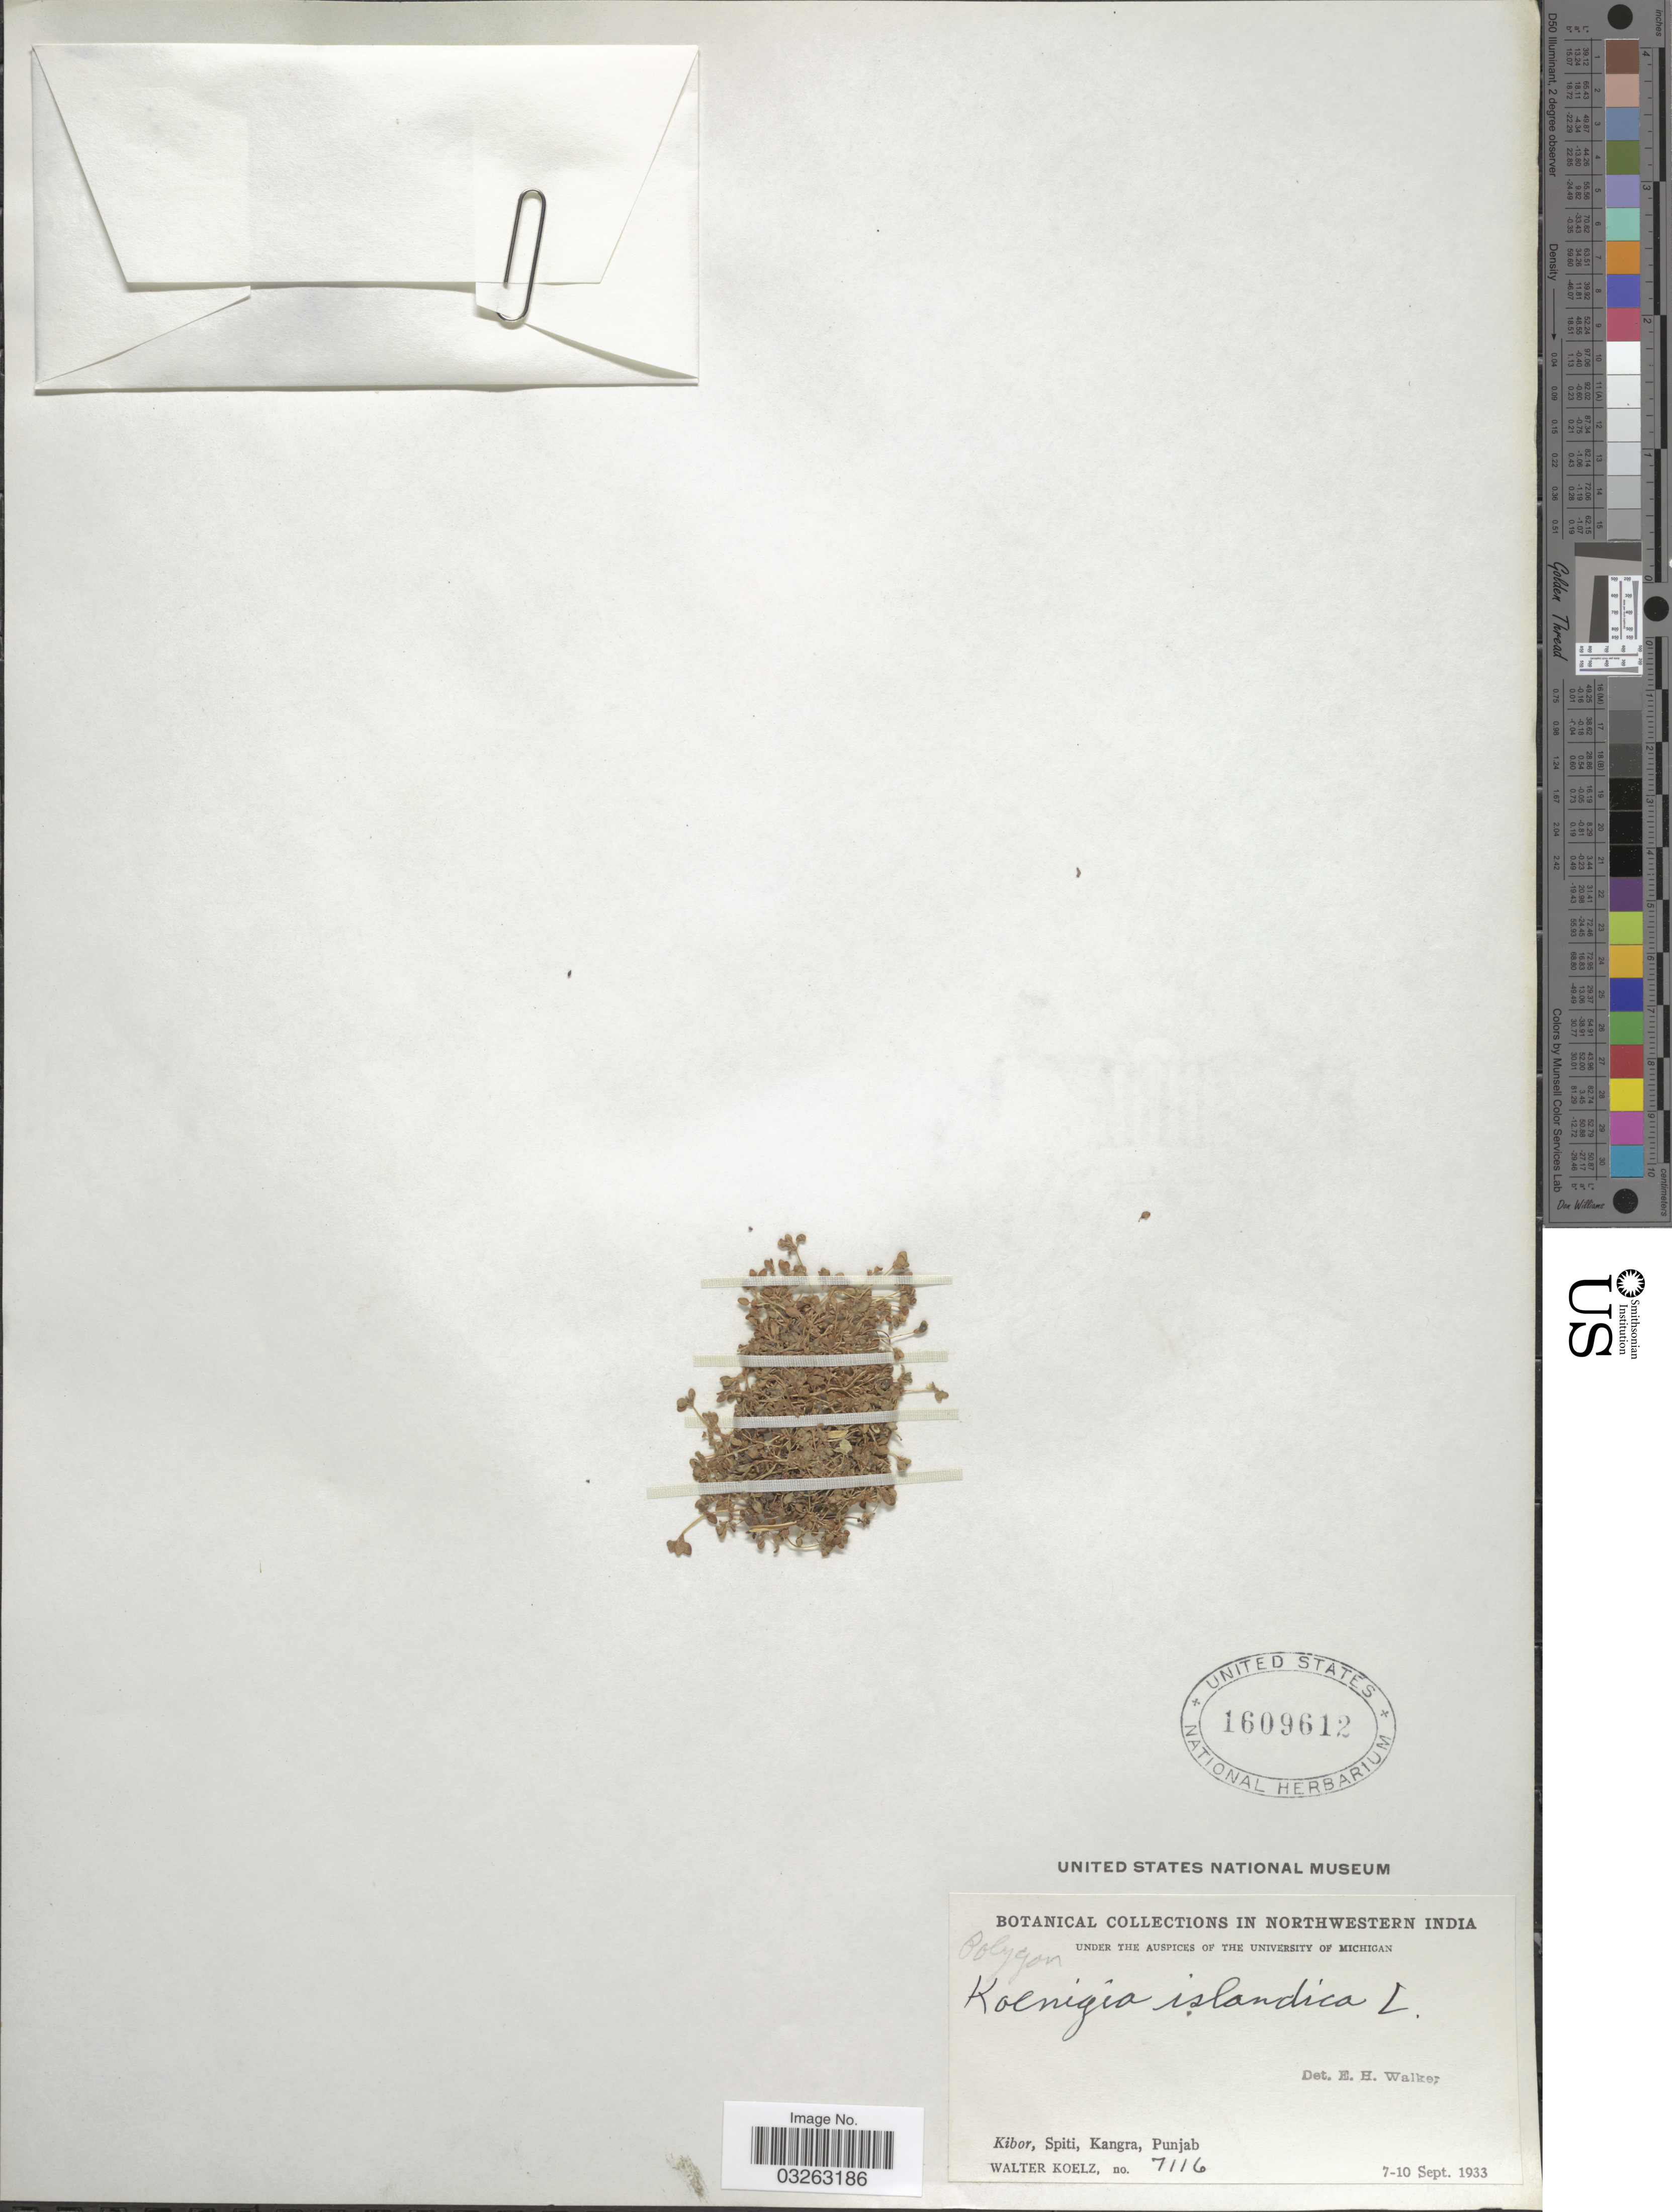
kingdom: Plantae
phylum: Tracheophyta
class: Magnoliopsida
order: Caryophyllales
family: Polygonaceae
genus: Koenigia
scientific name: Koenigia islandica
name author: L.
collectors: W. N. Koelz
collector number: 7116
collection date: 1933-09-07/1933-09-10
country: India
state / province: Punjab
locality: Northwestern India, Kibor, Spiti, Kangra.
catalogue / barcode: US 1609612